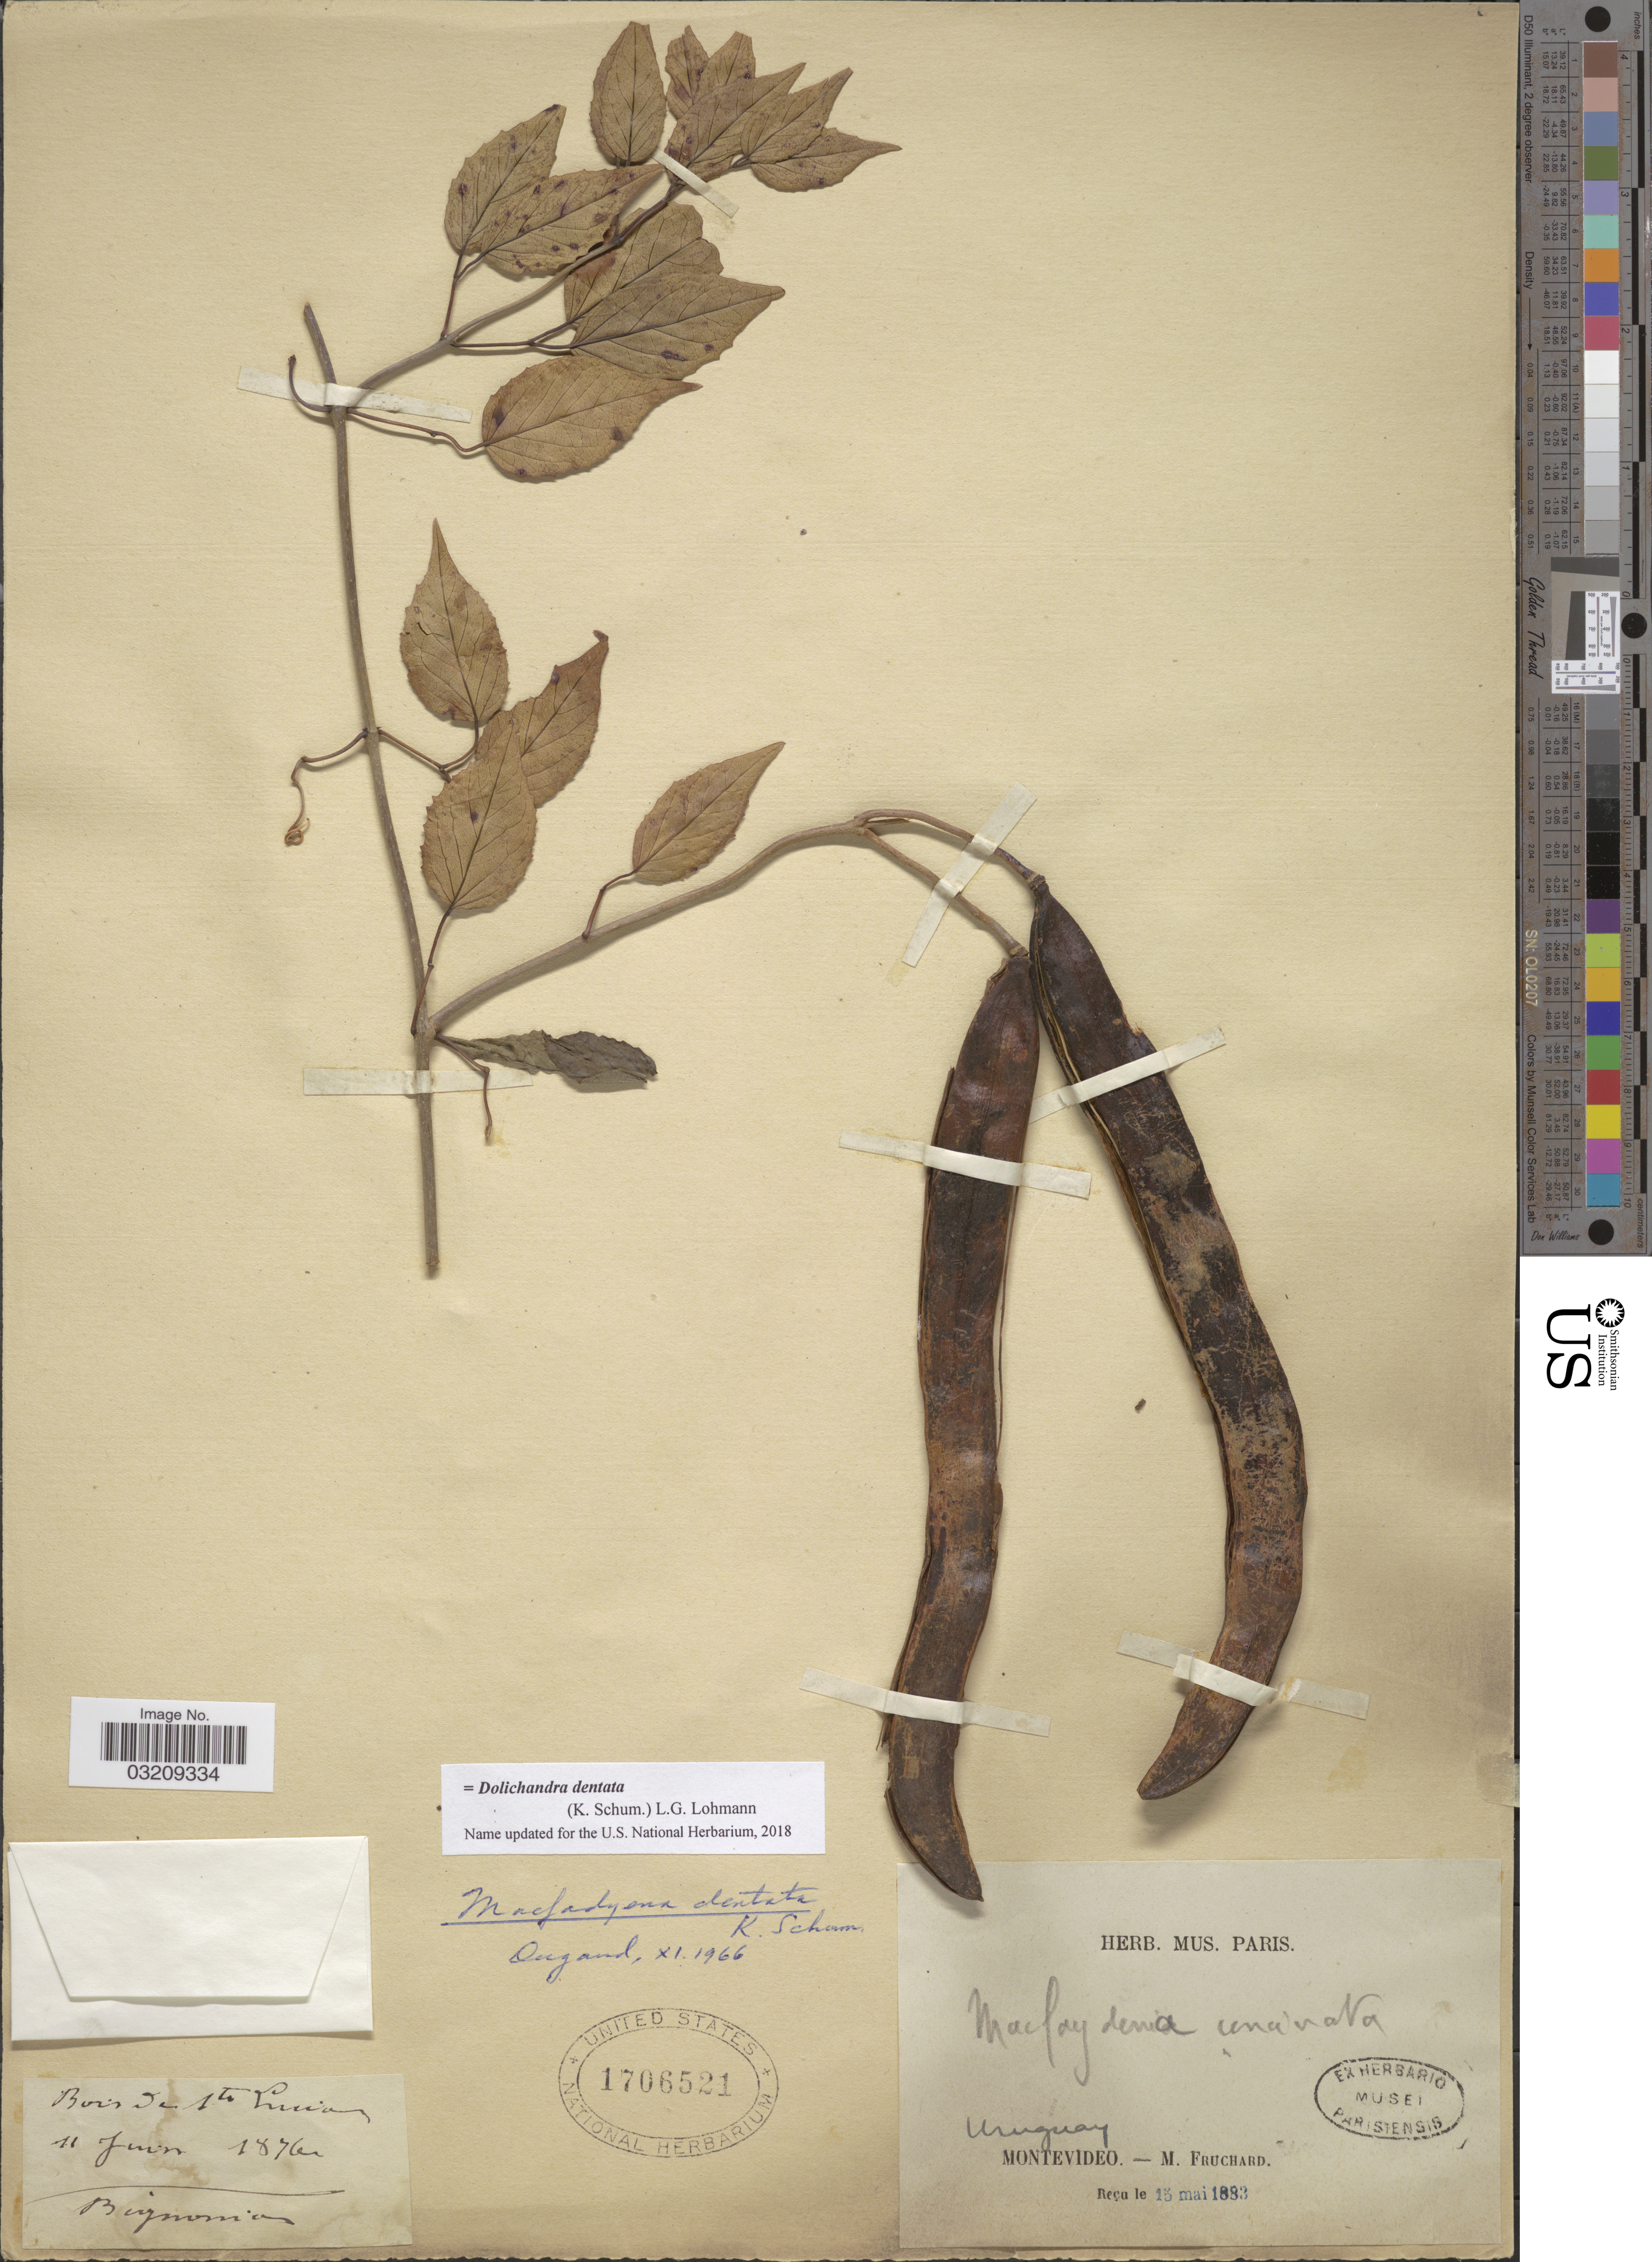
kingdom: Plantae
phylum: Tracheophyta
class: Magnoliopsida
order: Lamiales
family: Bignoniaceae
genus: Dolichandra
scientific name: Dolichandra dentata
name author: (K. Schum.) L.G. Lohmann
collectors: M. Fruchard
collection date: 1876-06-11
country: Uruguay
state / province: Montevideo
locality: Bois de St. Lucia.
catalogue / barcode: US 1706521